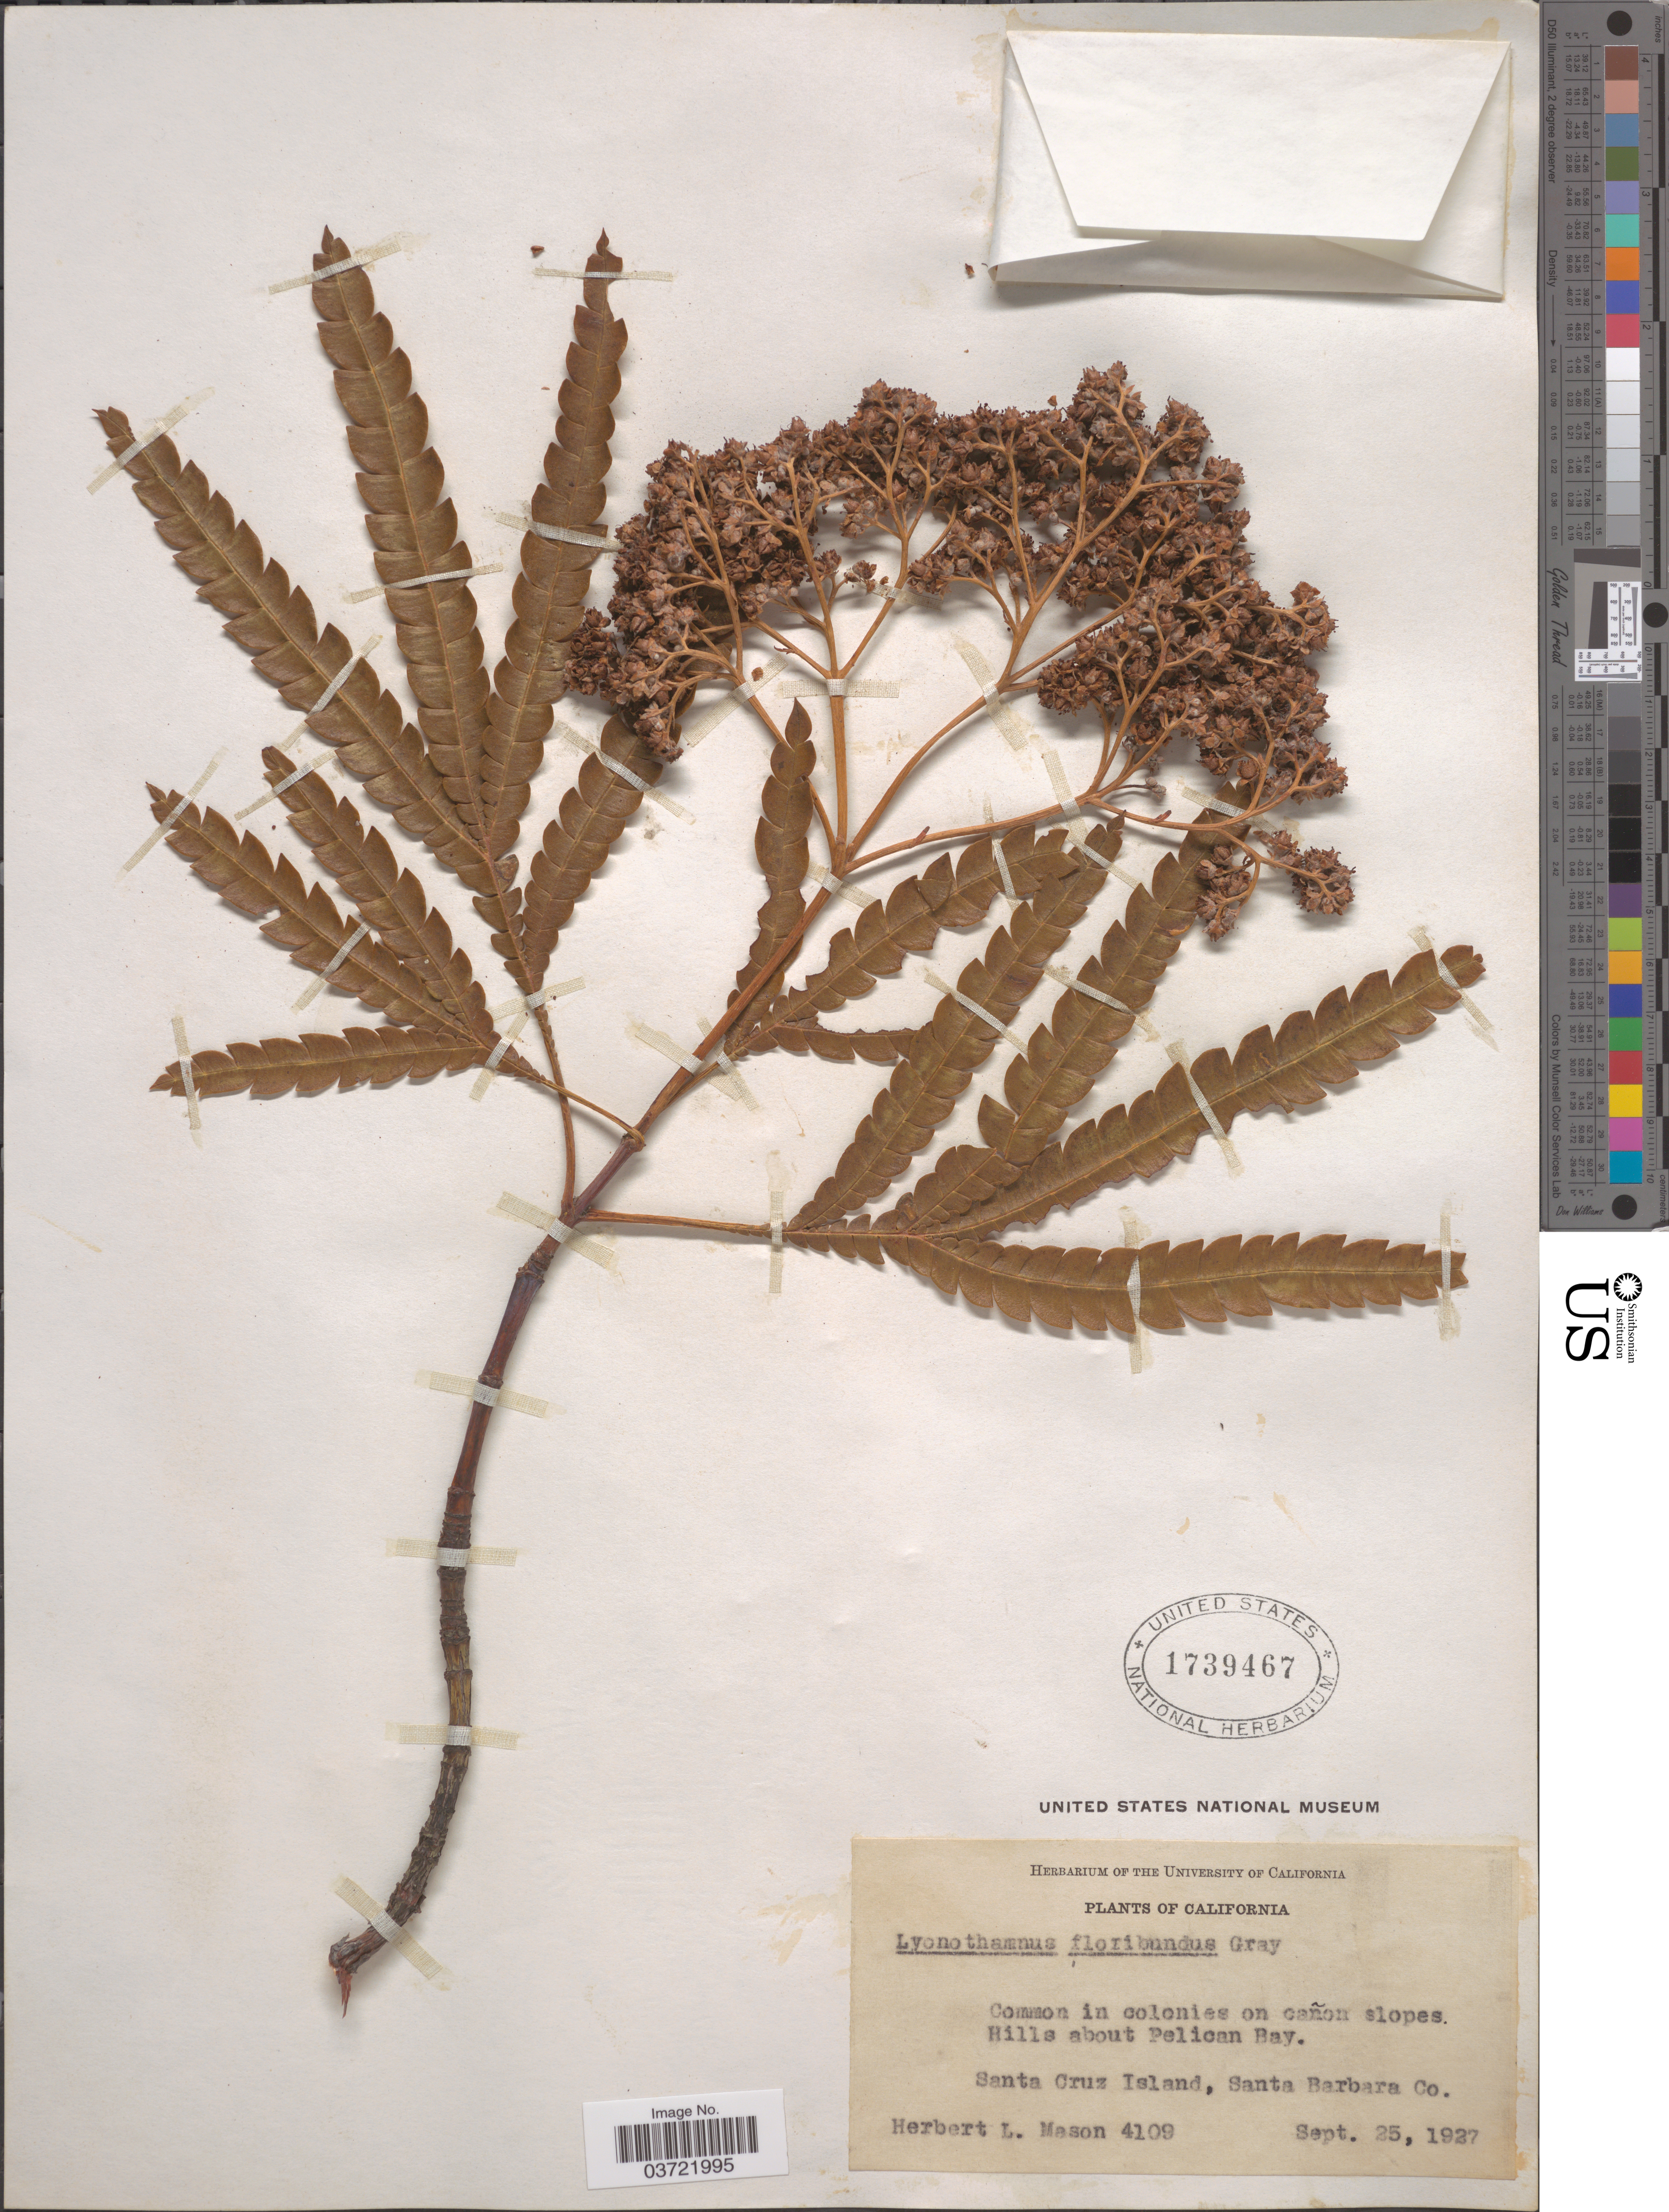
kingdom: Plantae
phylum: Tracheophyta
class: Magnoliopsida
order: Rosales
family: Rosaceae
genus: Lyonothamnus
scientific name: Lyonothamnus floribundus var. aspleniifolius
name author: (Greene) Brandegee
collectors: H. L. Mason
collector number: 4109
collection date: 1927-09-25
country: United States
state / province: California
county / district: Santa Barbara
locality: Hills about Pelican Bay. Santa Cruz Island, Santa Barbara Co.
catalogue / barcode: US 1739467